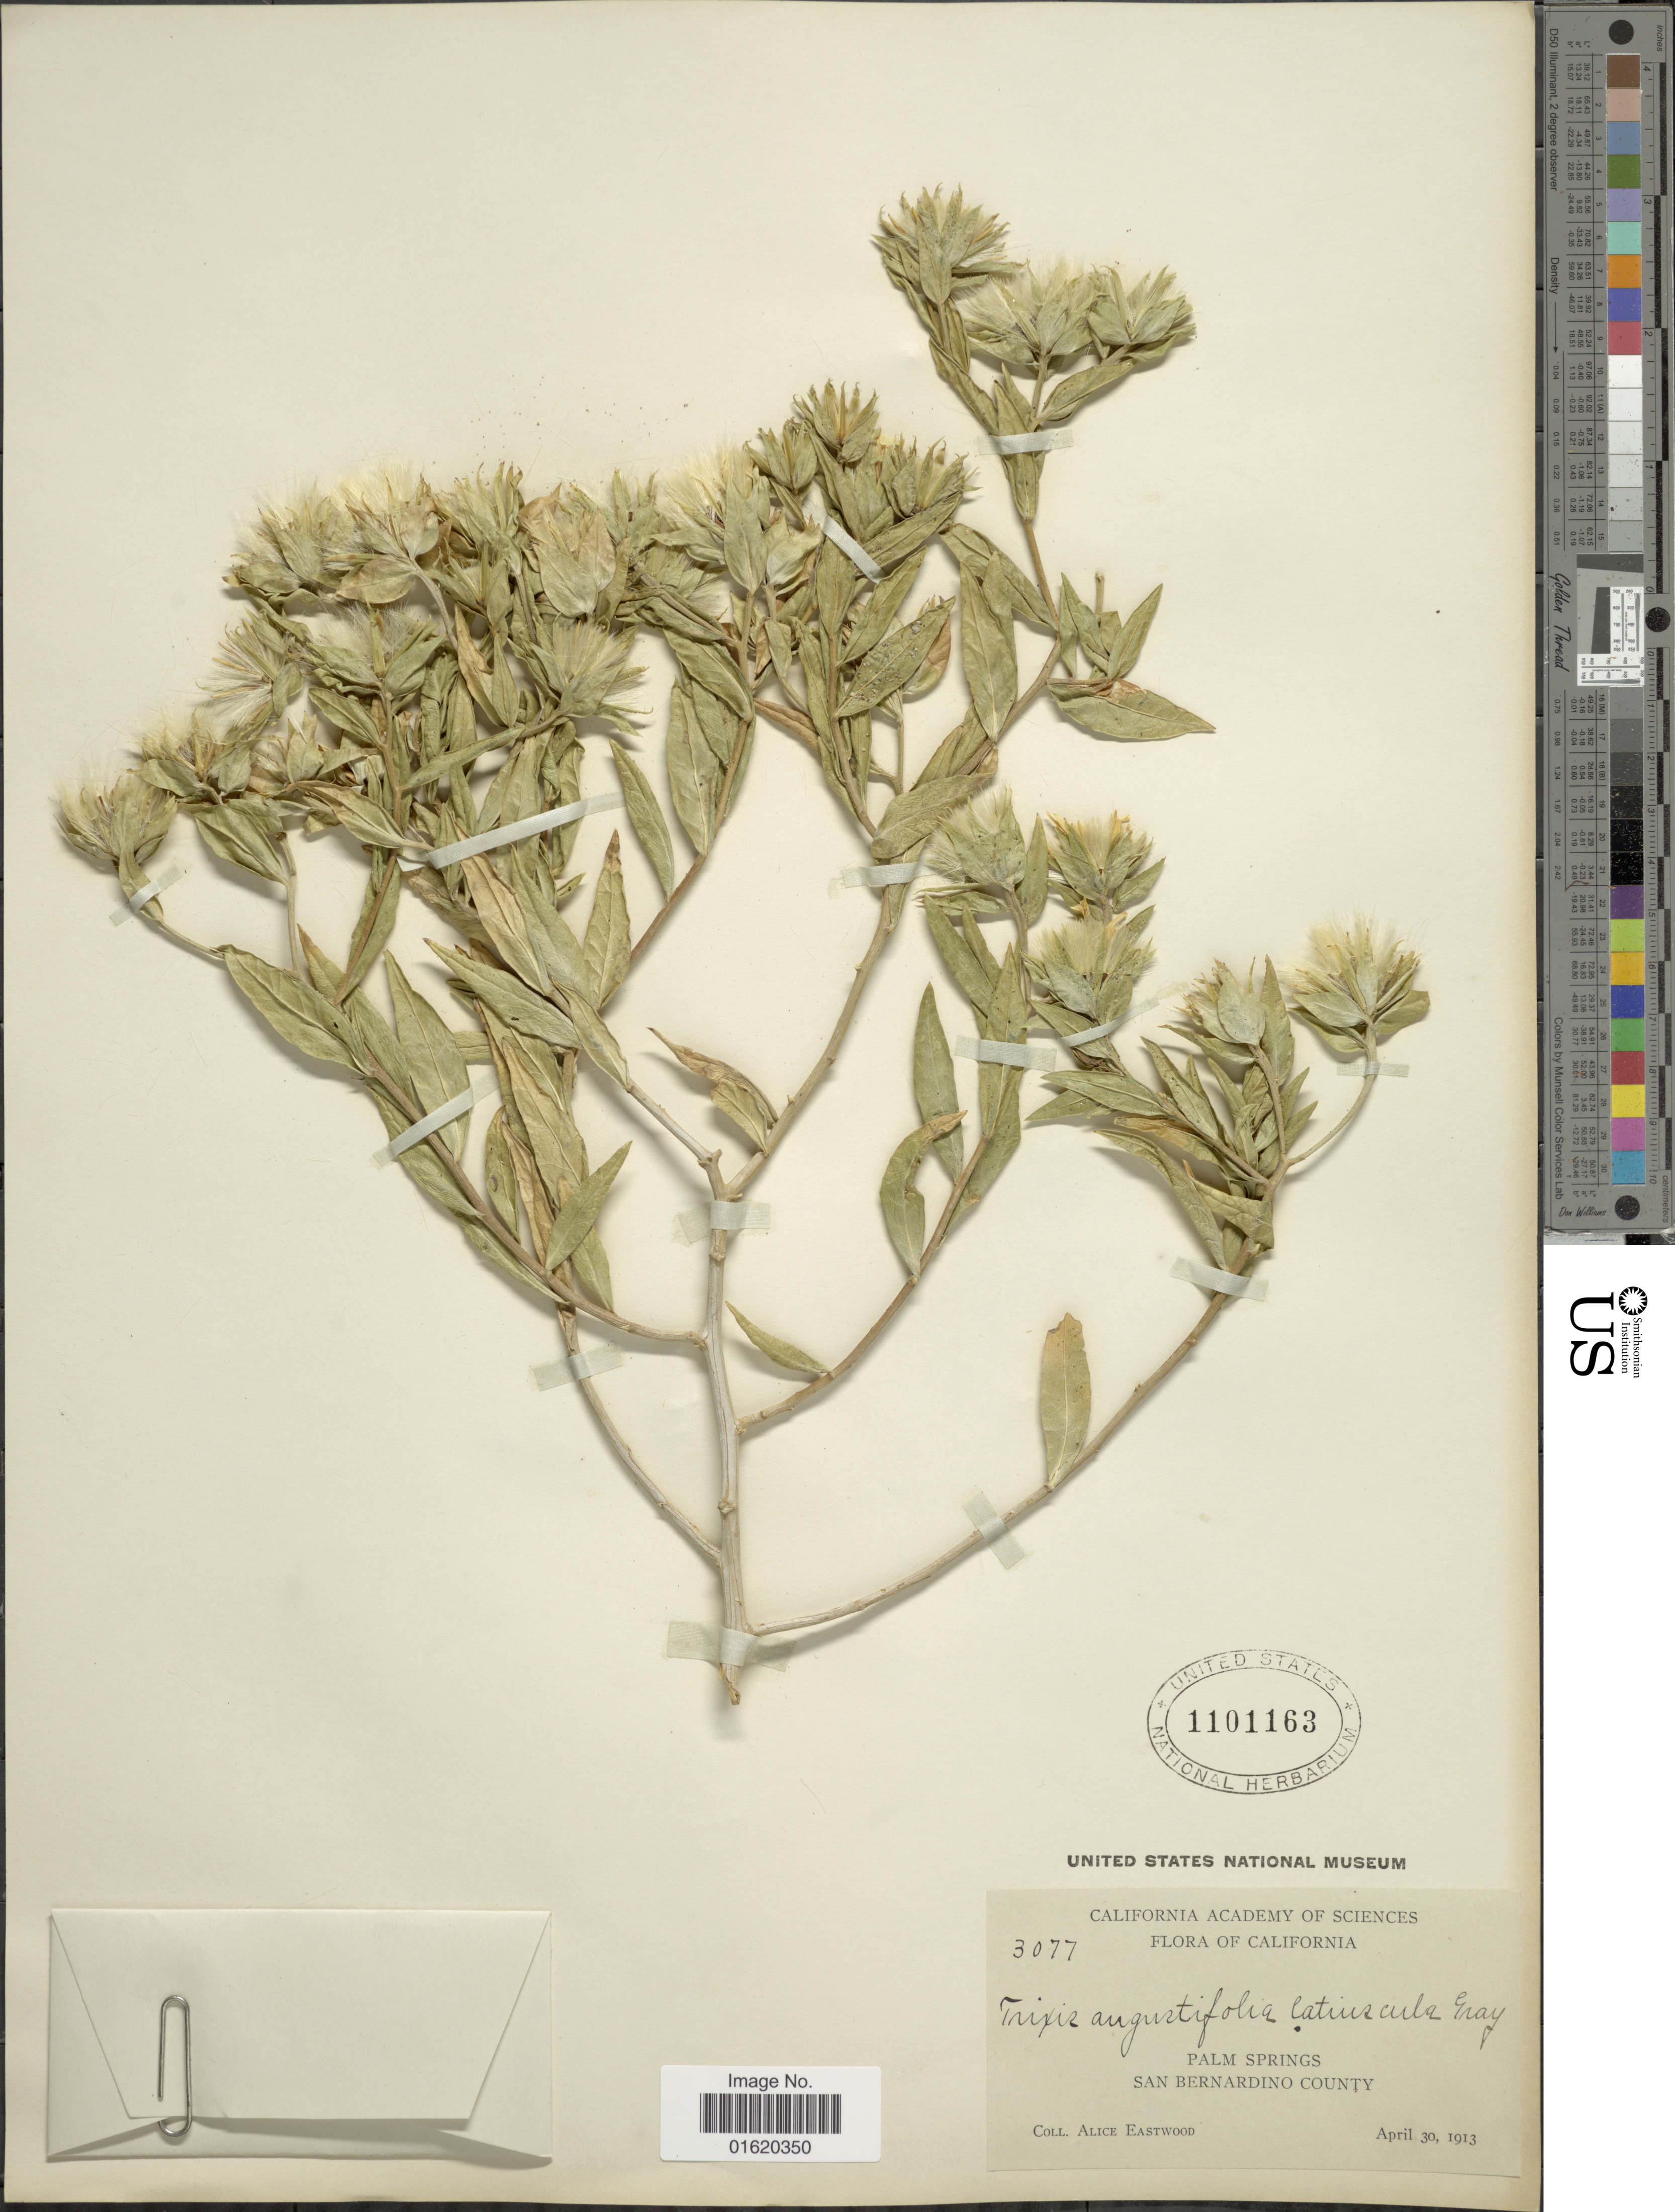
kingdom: Plantae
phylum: Tracheophyta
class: Magnoliopsida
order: Asterales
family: Asteraceae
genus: Trixis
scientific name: Trixis californica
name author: Kellogg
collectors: A. Eastwood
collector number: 3077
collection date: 1913-03-30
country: United States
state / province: California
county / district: San Bernardino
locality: Palm Springs, San Bernardino County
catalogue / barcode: US 1101163